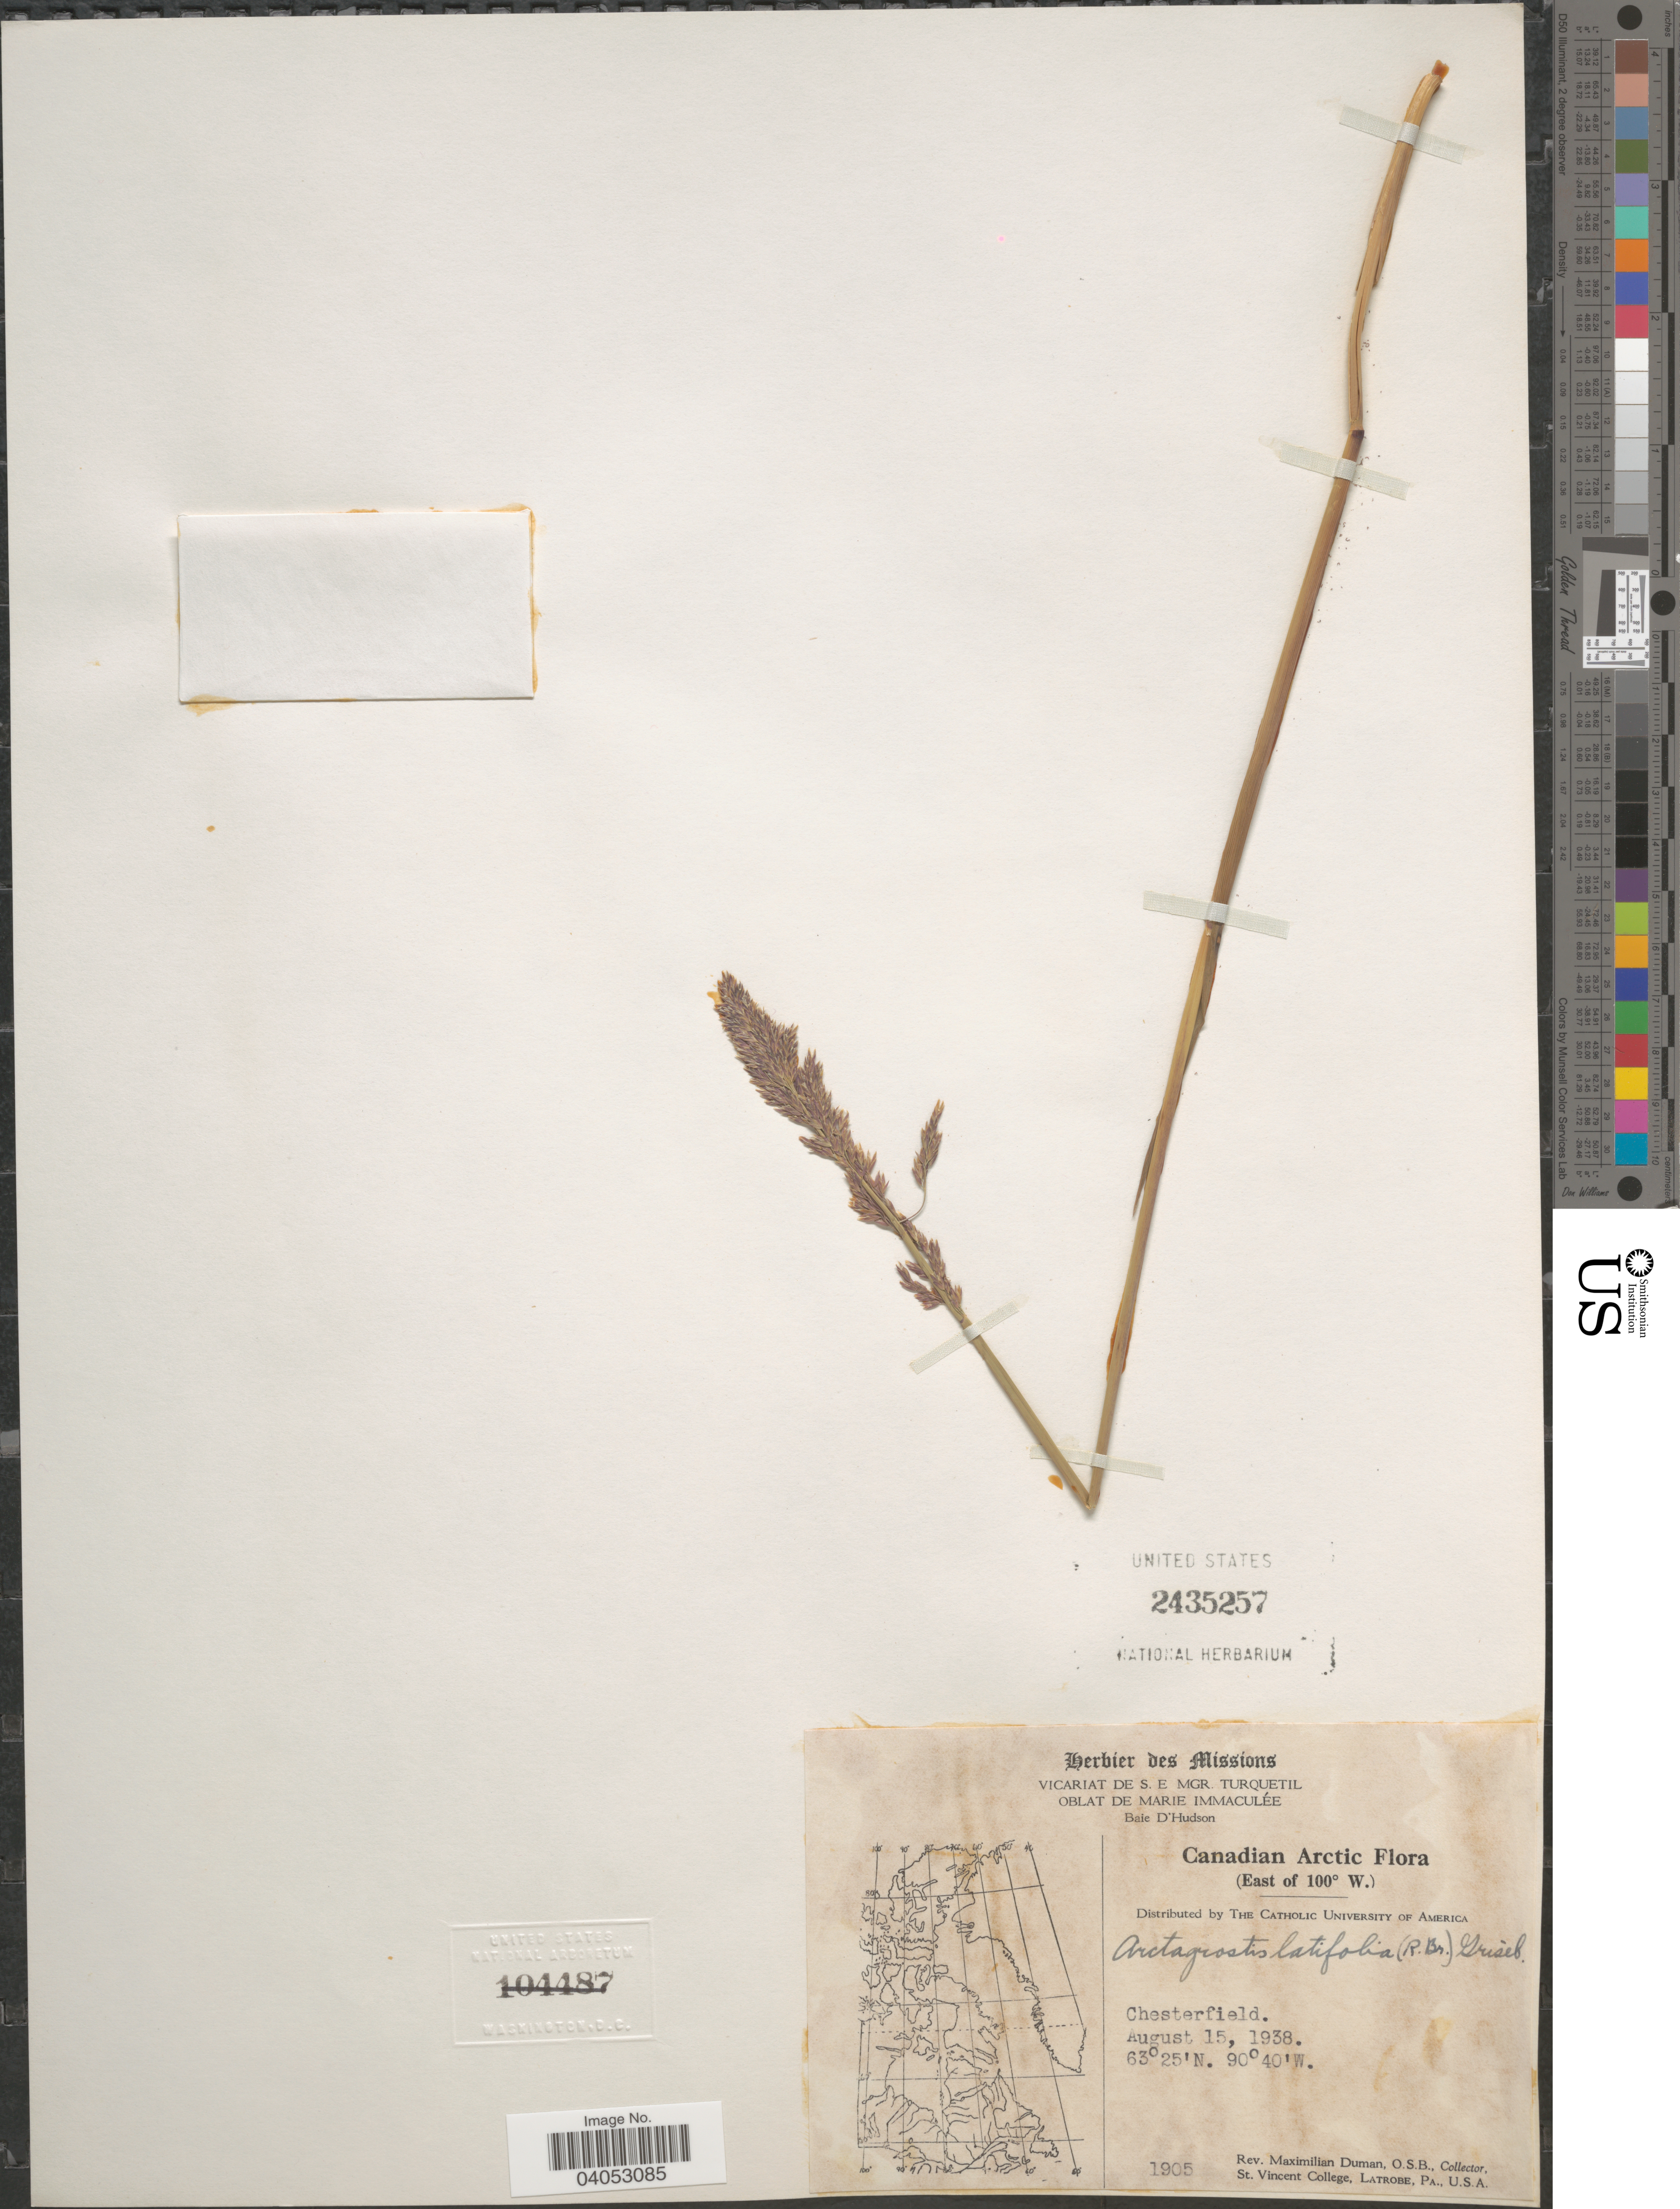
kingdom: Plantae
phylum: Tracheophyta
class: Liliopsida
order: Poales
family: Poaceae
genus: Arctagrostis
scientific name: Arctagrostis latifolia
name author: (R. Br.) Griseb.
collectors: M. Duman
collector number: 1905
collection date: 1938-08-15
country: Canada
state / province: Nunavut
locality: Canadian Arctic (East of 100º W.). Chesterfield.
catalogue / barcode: US 2435257